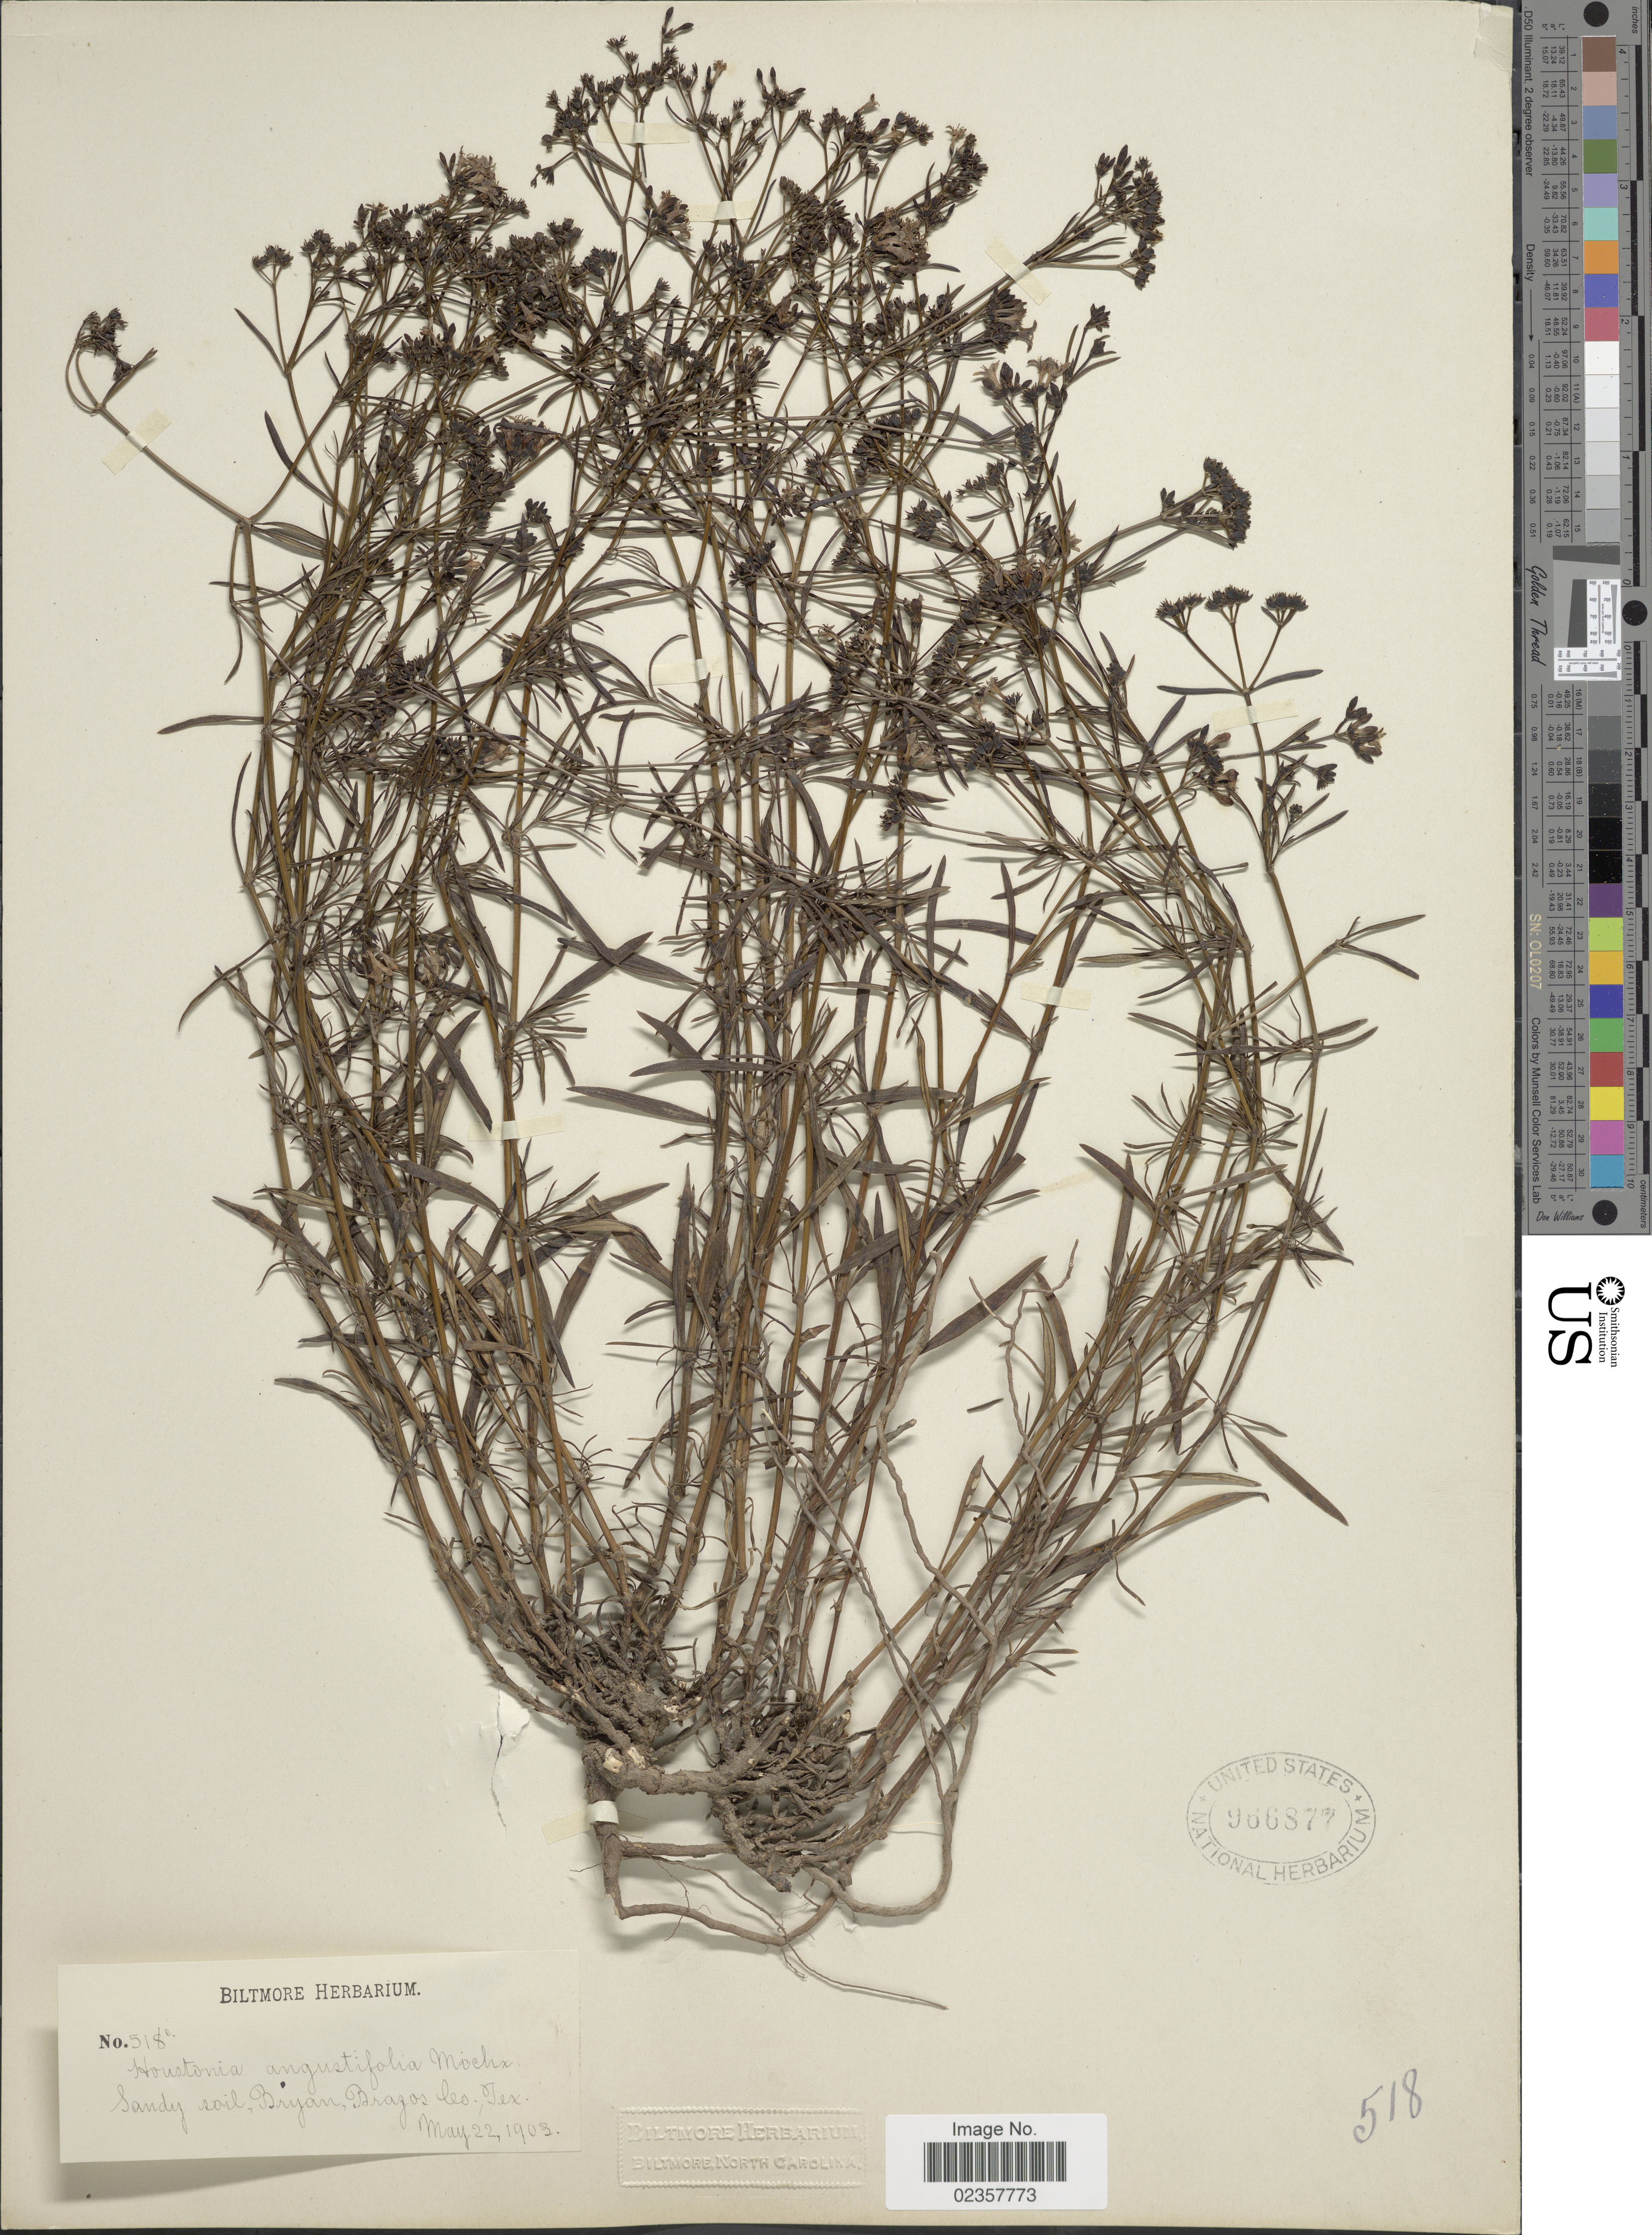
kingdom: Plantae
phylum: Tracheophyta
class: Magnoliopsida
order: Gentianales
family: Rubiaceae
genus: Houstonia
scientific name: Houstonia nigricans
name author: (Lam.) Fernald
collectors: ex herb. Biltmore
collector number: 518e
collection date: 1903-05-22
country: United States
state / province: Texas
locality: Sandy soil, Bryan, Brazos Co., Tex.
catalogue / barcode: US 966877